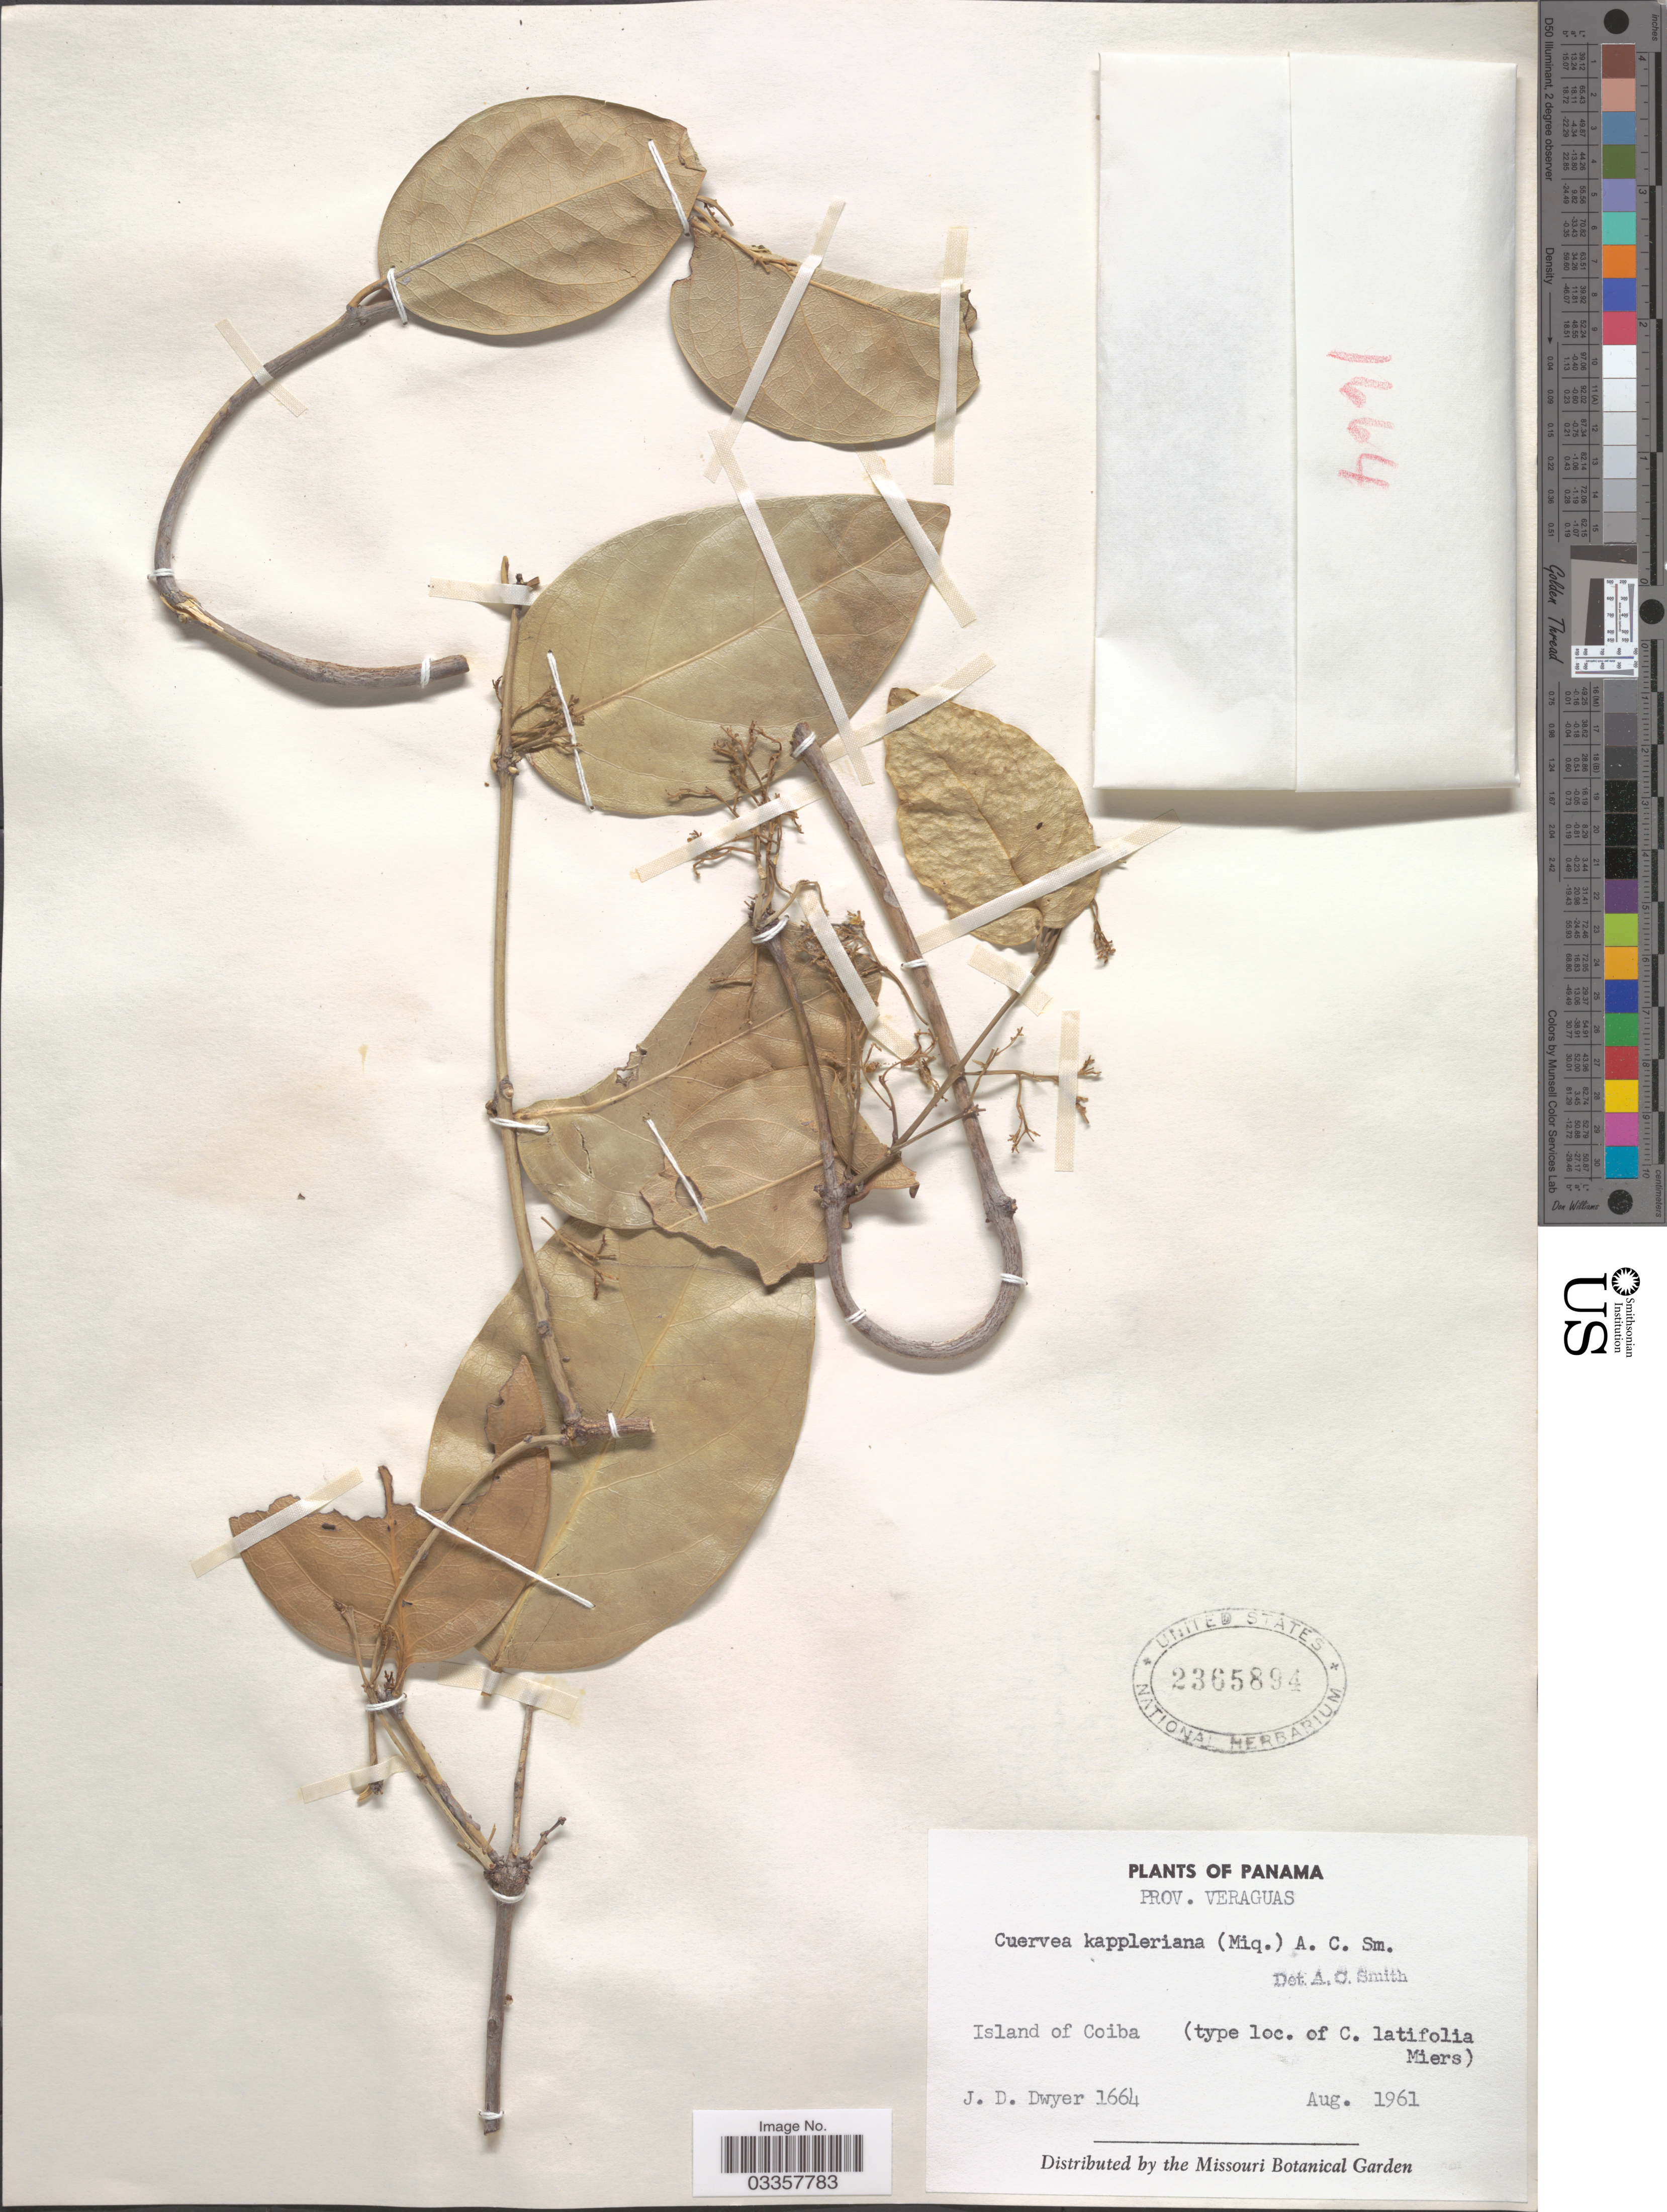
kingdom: Plantae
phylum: Tracheophyta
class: Magnoliopsida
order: Celastrales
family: Celastraceae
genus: Cuervea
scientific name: Cuervea kappleriana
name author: (Miq.) A.C. Sm.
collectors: J. D. Dwyer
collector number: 1664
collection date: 1961-08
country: Panama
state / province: Veraguas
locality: Island of Coiba.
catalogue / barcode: US 2365894